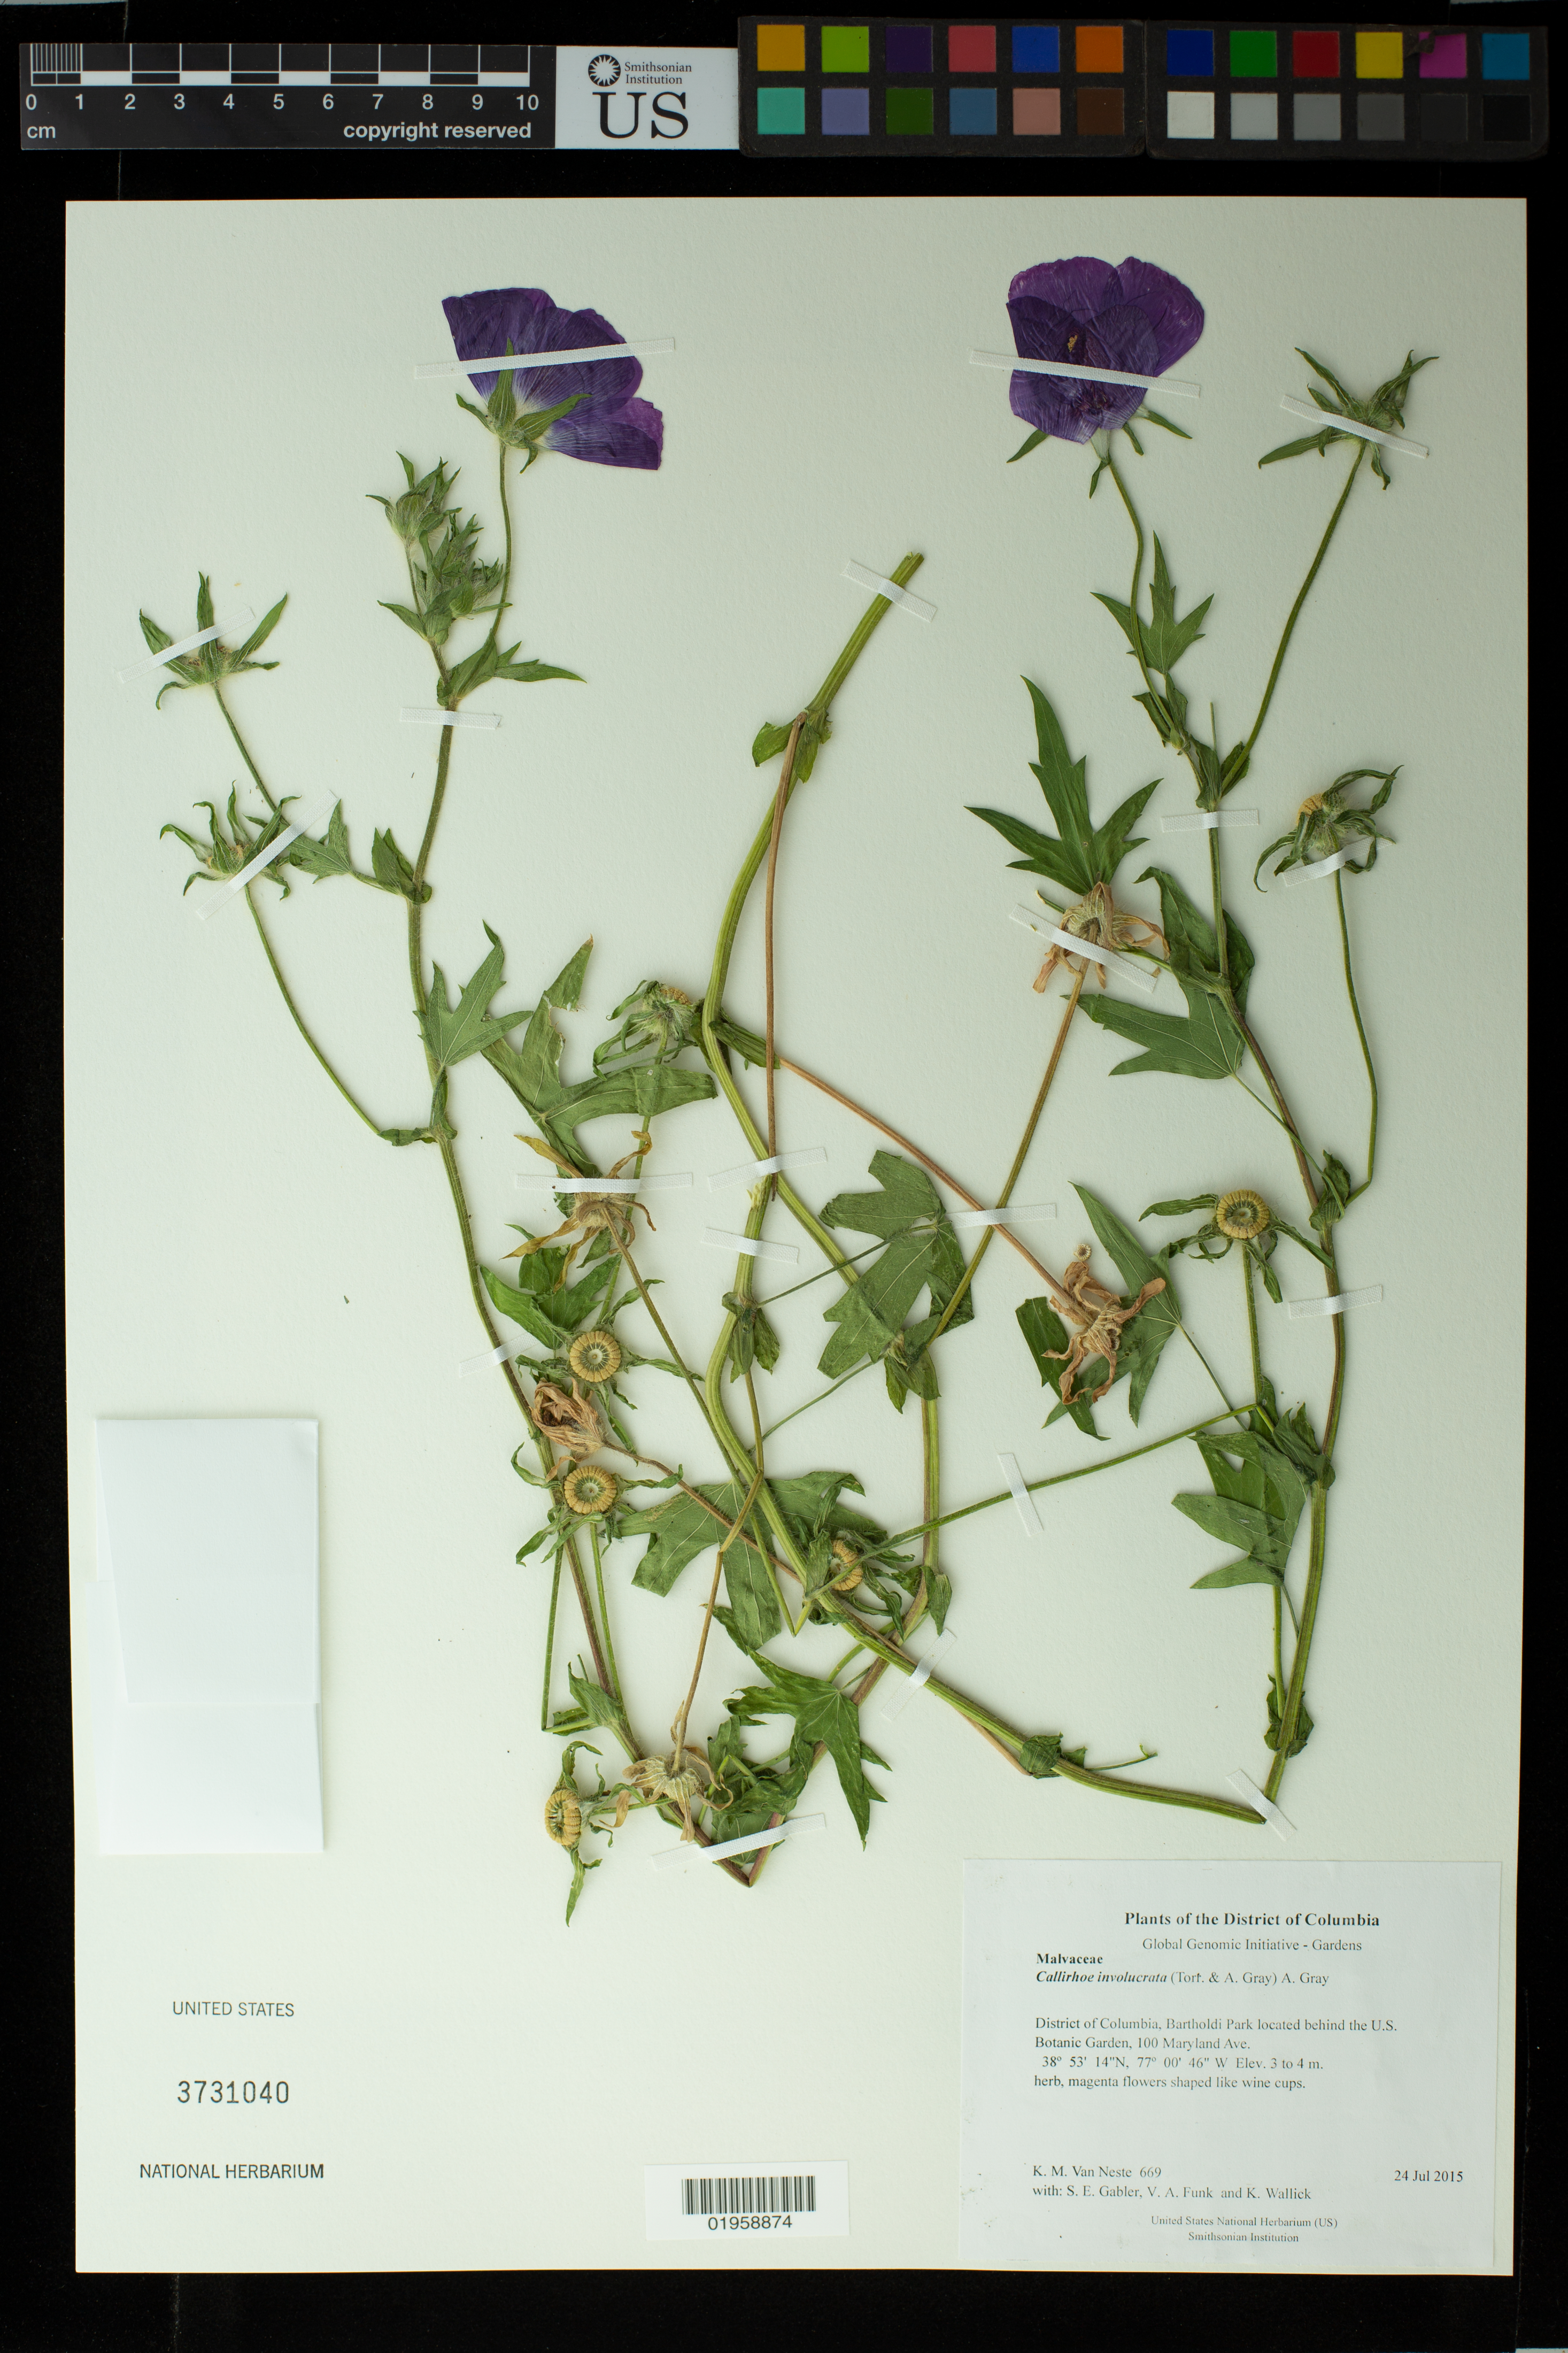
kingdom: Plantae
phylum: Tracheophyta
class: Magnoliopsida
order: Malvales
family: Malvaceae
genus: Callirhoe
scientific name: Callirhoe involucrata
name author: (Torr. & A. Gray) A. Gray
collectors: K. M. Van Neste, S. E. Gabler, V. Funk & K. Wallick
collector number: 669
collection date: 2015-07-24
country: United States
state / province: District of Columbia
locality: Bartholdi Park located behind the U.S. Botanic Garden, 100 Maryland Ave.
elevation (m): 3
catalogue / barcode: US 3731040